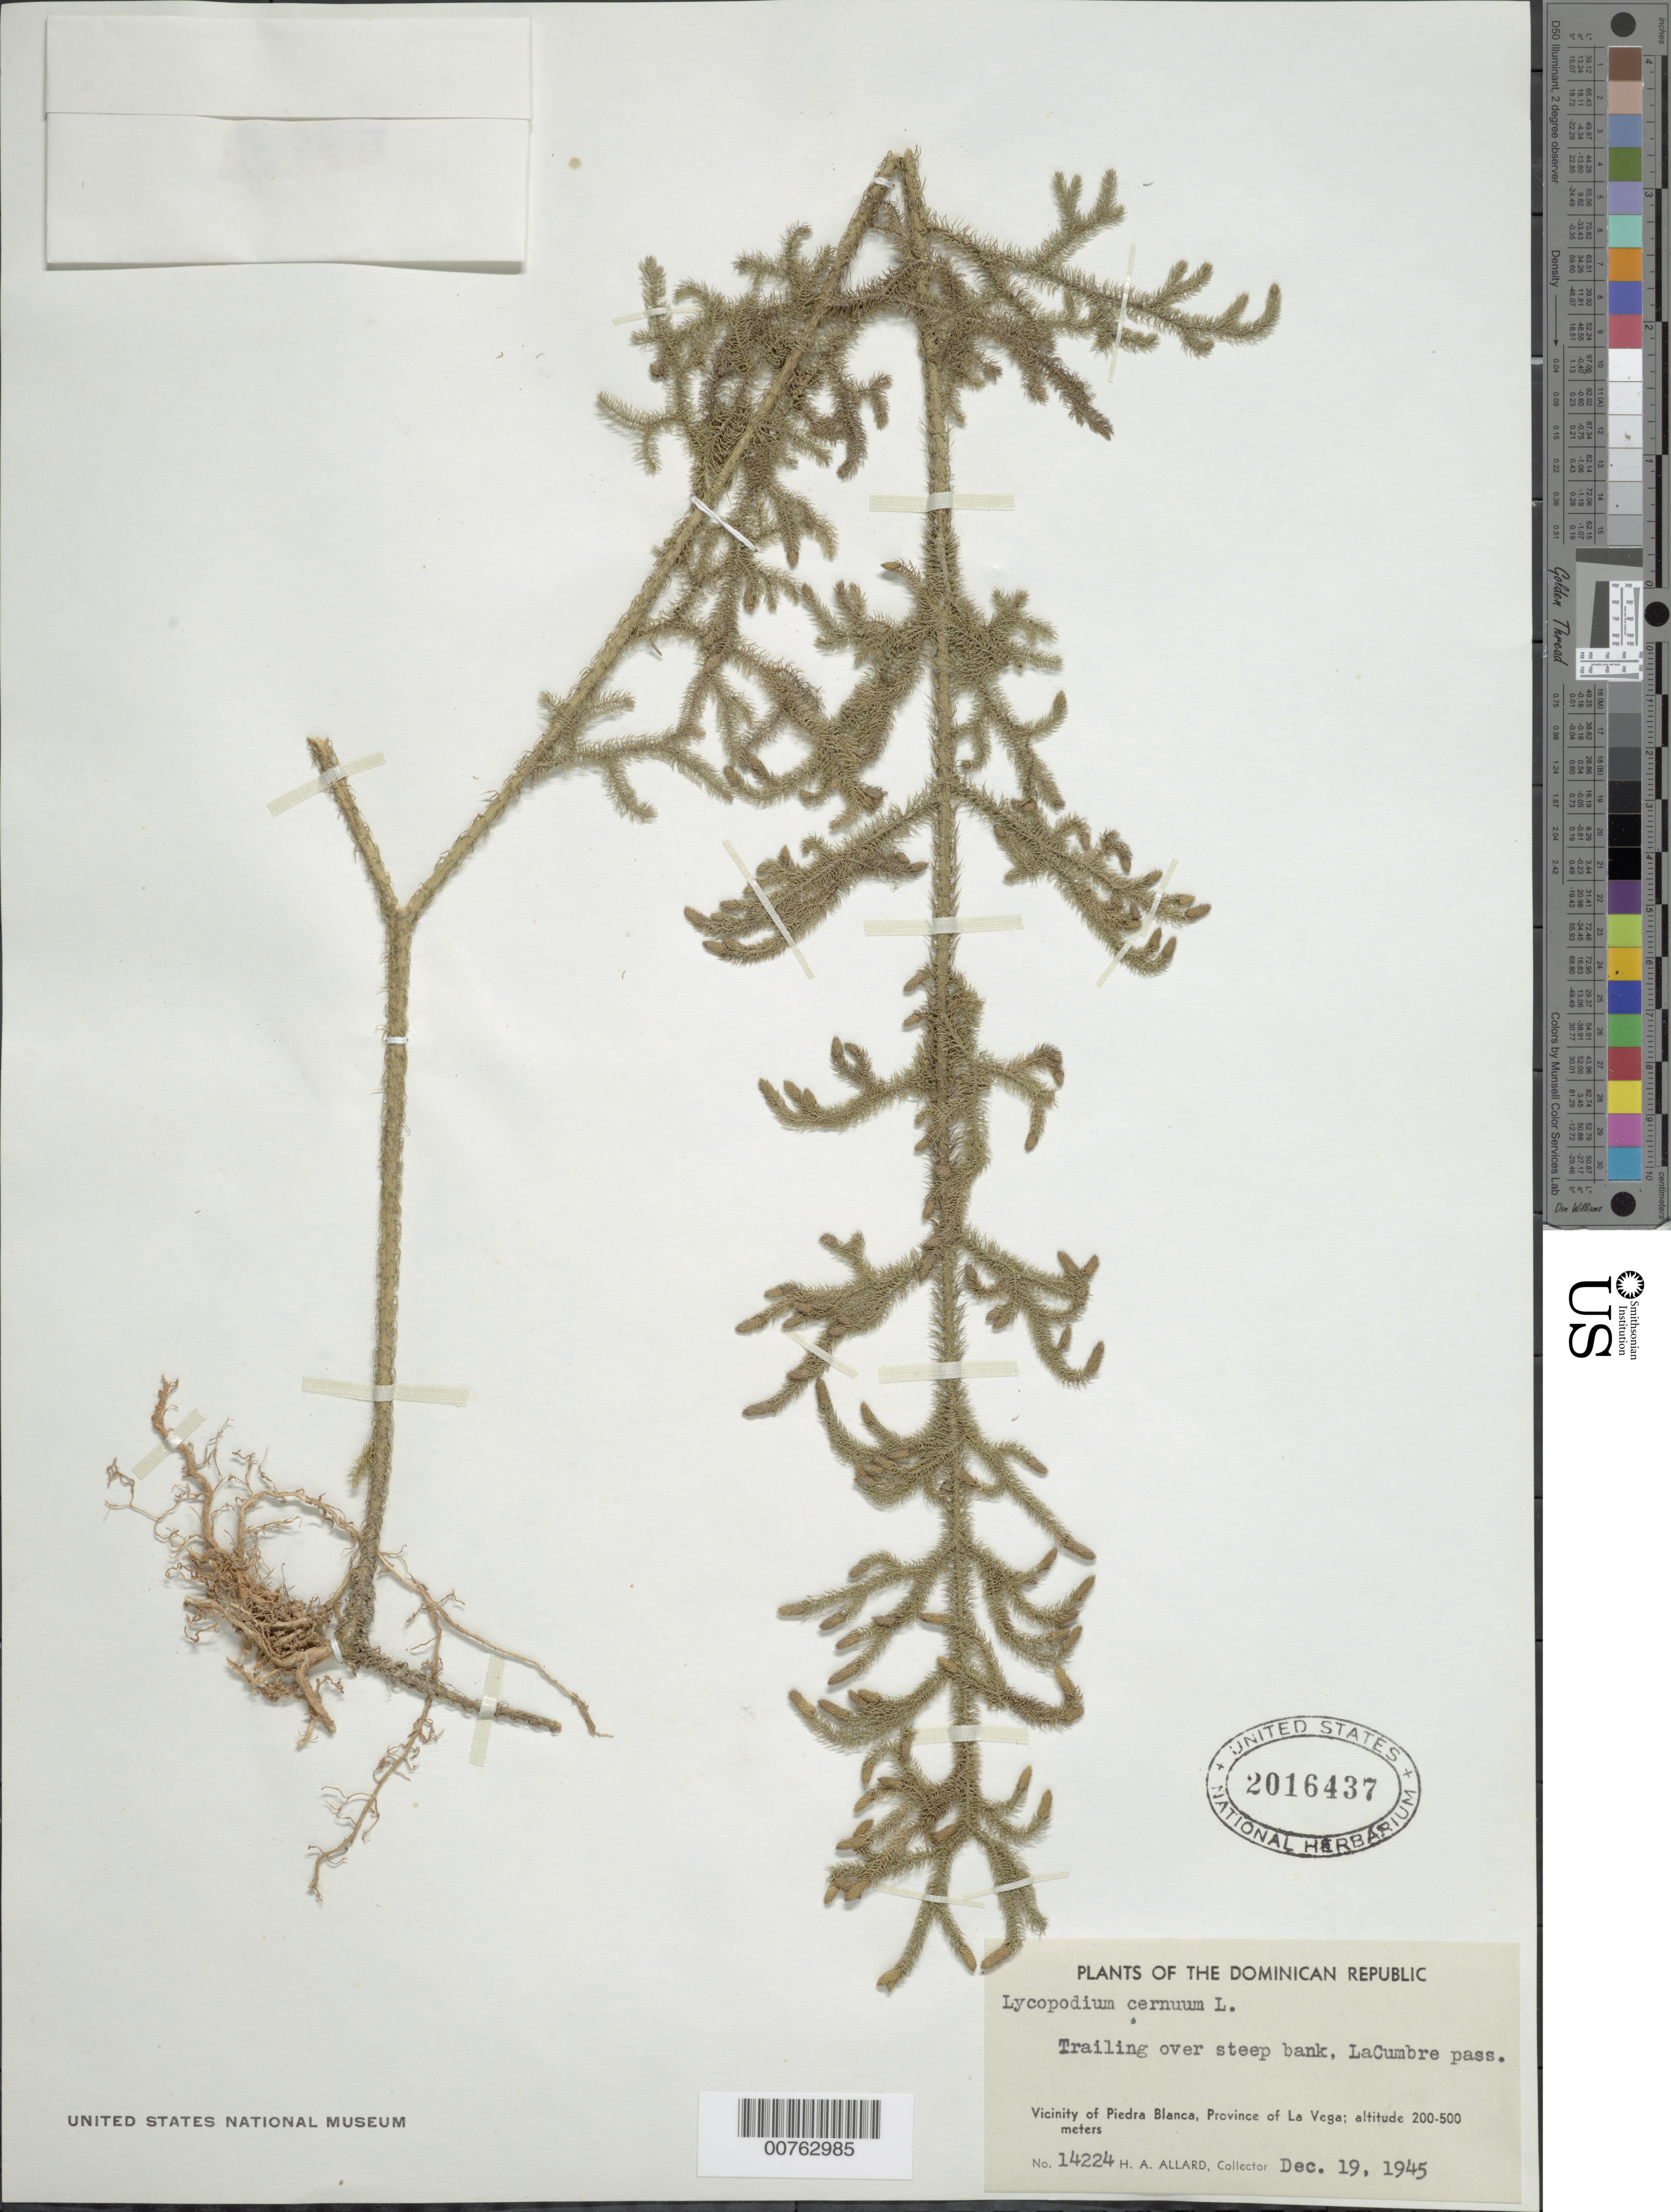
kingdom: Plantae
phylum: Tracheophyta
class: Lycopodiopsida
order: Lycopodiales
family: Lycopodiaceae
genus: Palhinhaea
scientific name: Palhinhaea cernua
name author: (L.) Vasc. & Franco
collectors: H. A. Allard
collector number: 14224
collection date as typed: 19 Dec 1945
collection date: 1945-12-19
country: Dominican Republic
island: Hispaniola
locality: Vicinity of Piedra Blanca, Prov. of La Vega. La Cumbre pass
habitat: Trailing over steep bank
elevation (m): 200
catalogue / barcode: US 2016437